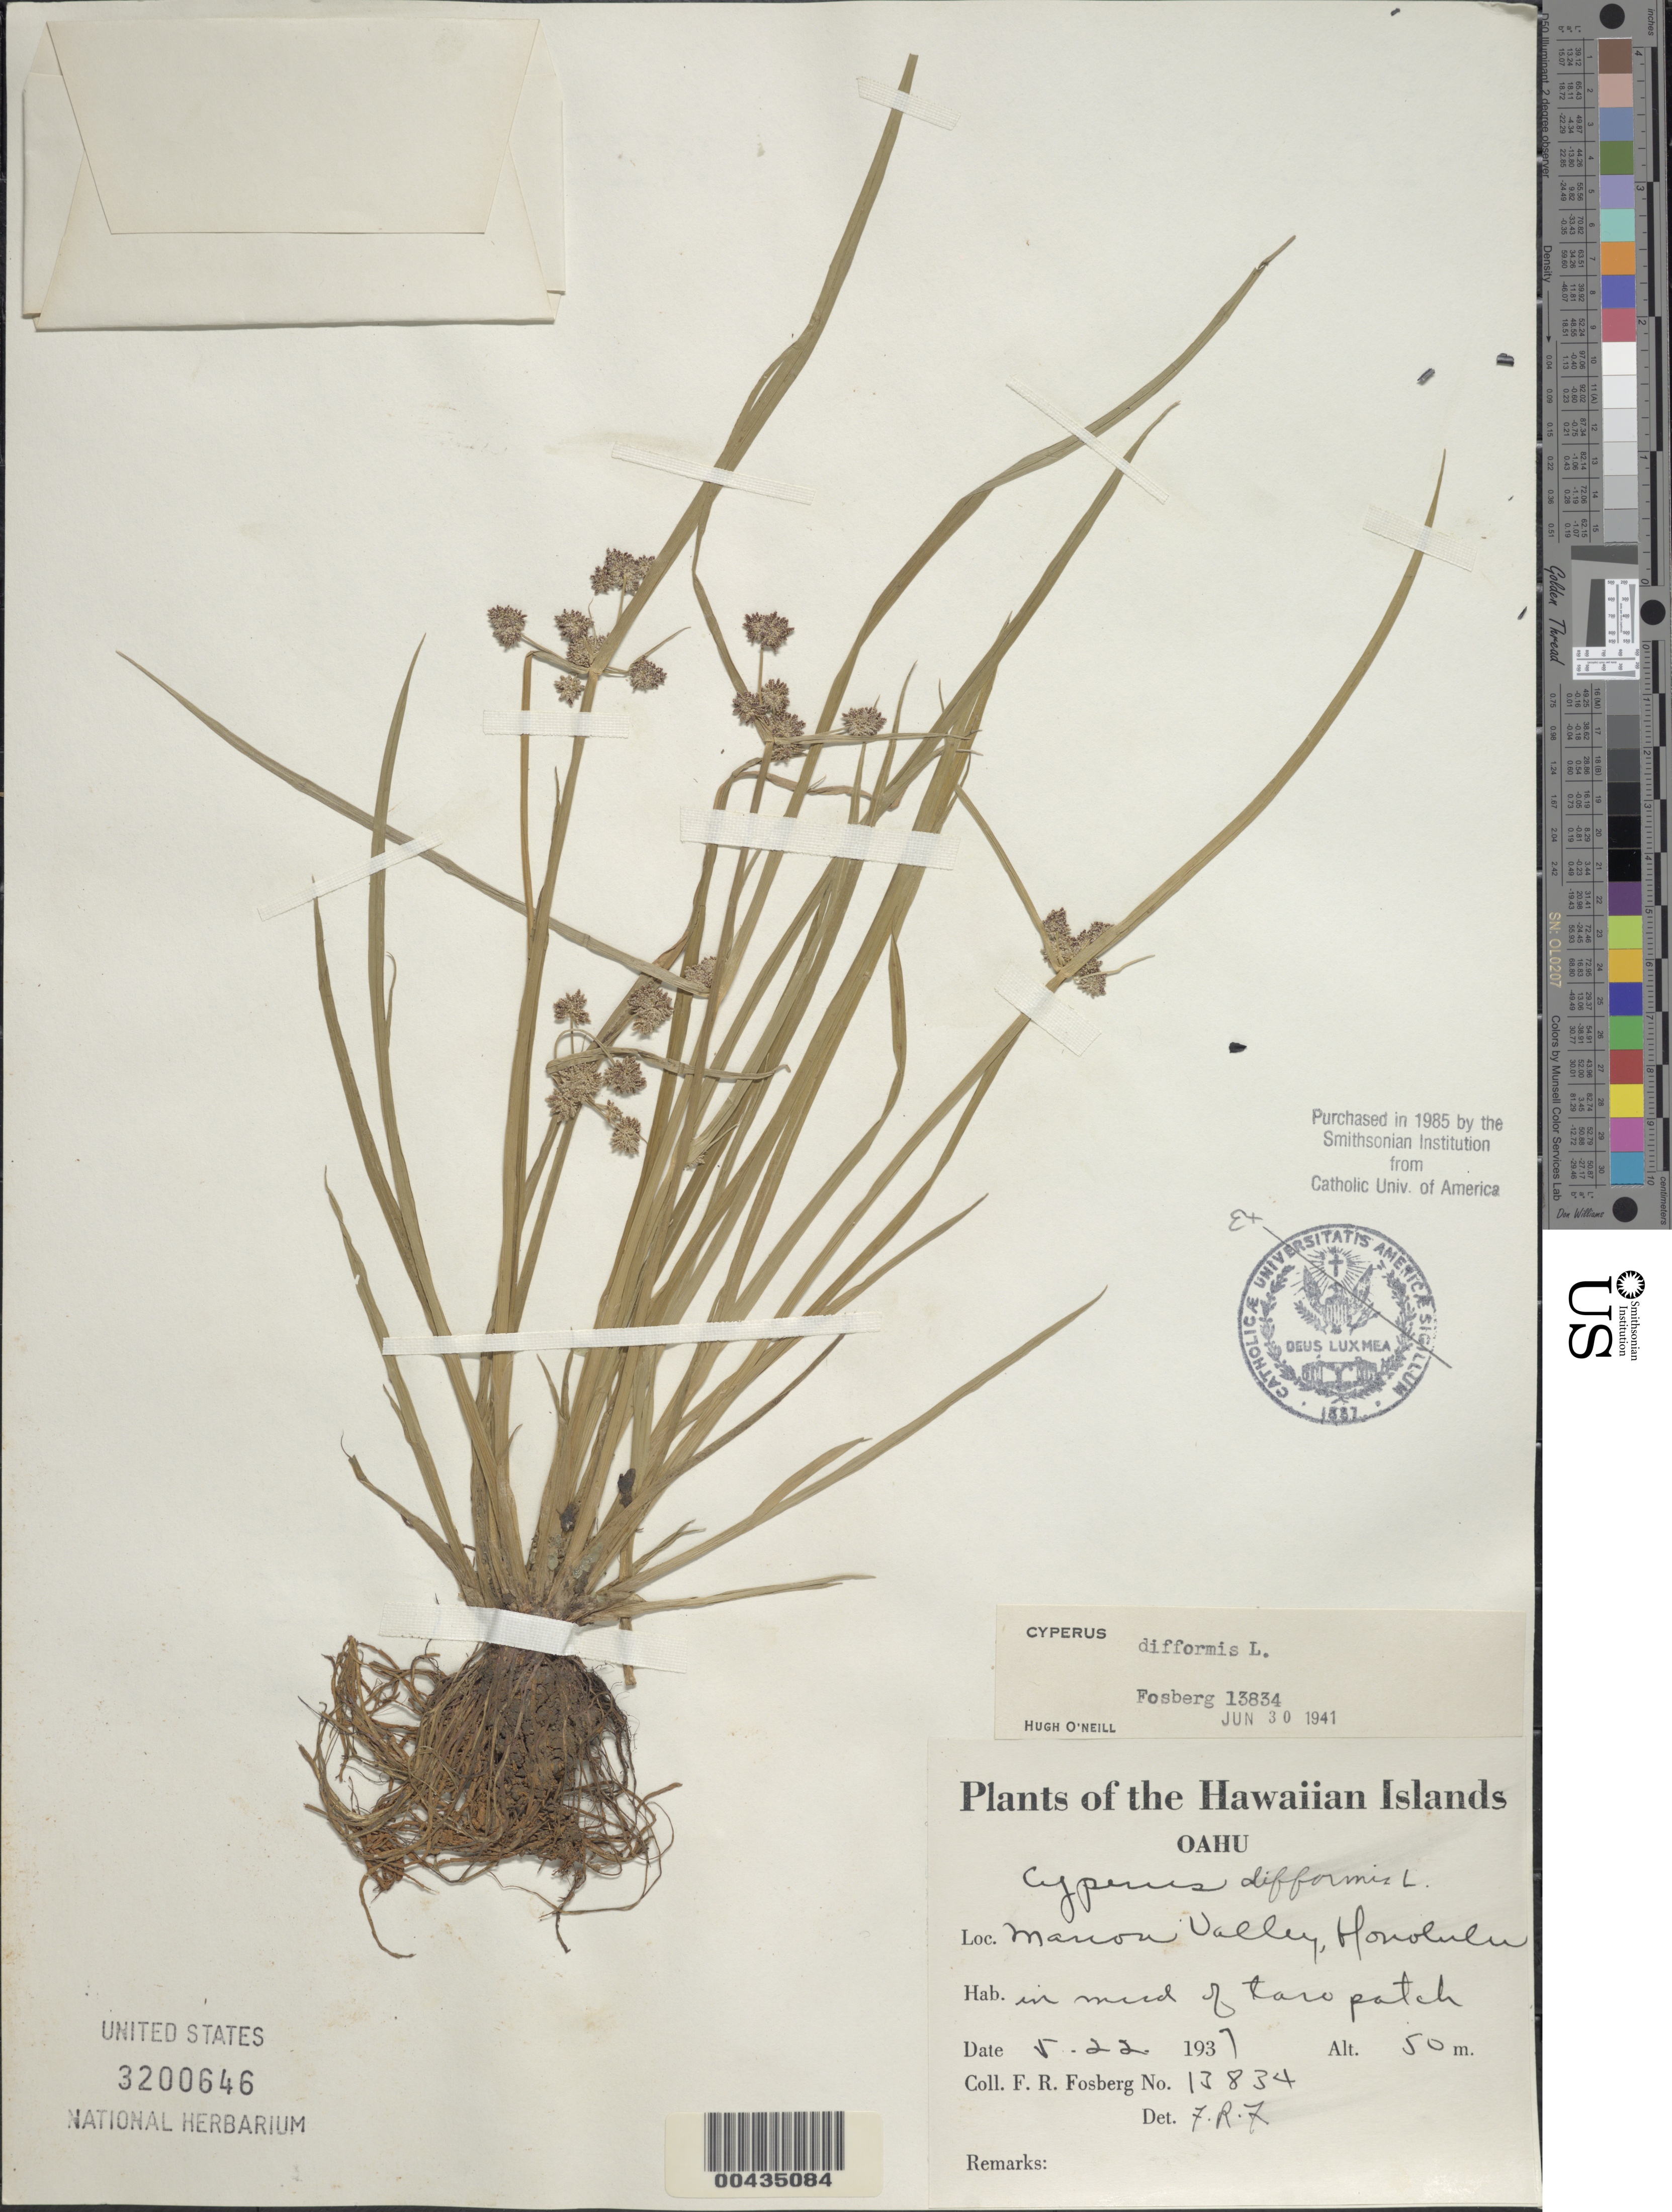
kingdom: Plantae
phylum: Tracheophyta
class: Liliopsida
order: Poales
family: Cyperaceae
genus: Cyperus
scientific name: Cyperus difformis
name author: L.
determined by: Fosberg, F. R.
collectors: F. R. Fosberg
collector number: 13834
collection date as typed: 22 May 1937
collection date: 1937-05-22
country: United States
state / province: Hawaii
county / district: Honolulu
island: Oahu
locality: Manoa Valley, Honolulu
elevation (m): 50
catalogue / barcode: US 3200646